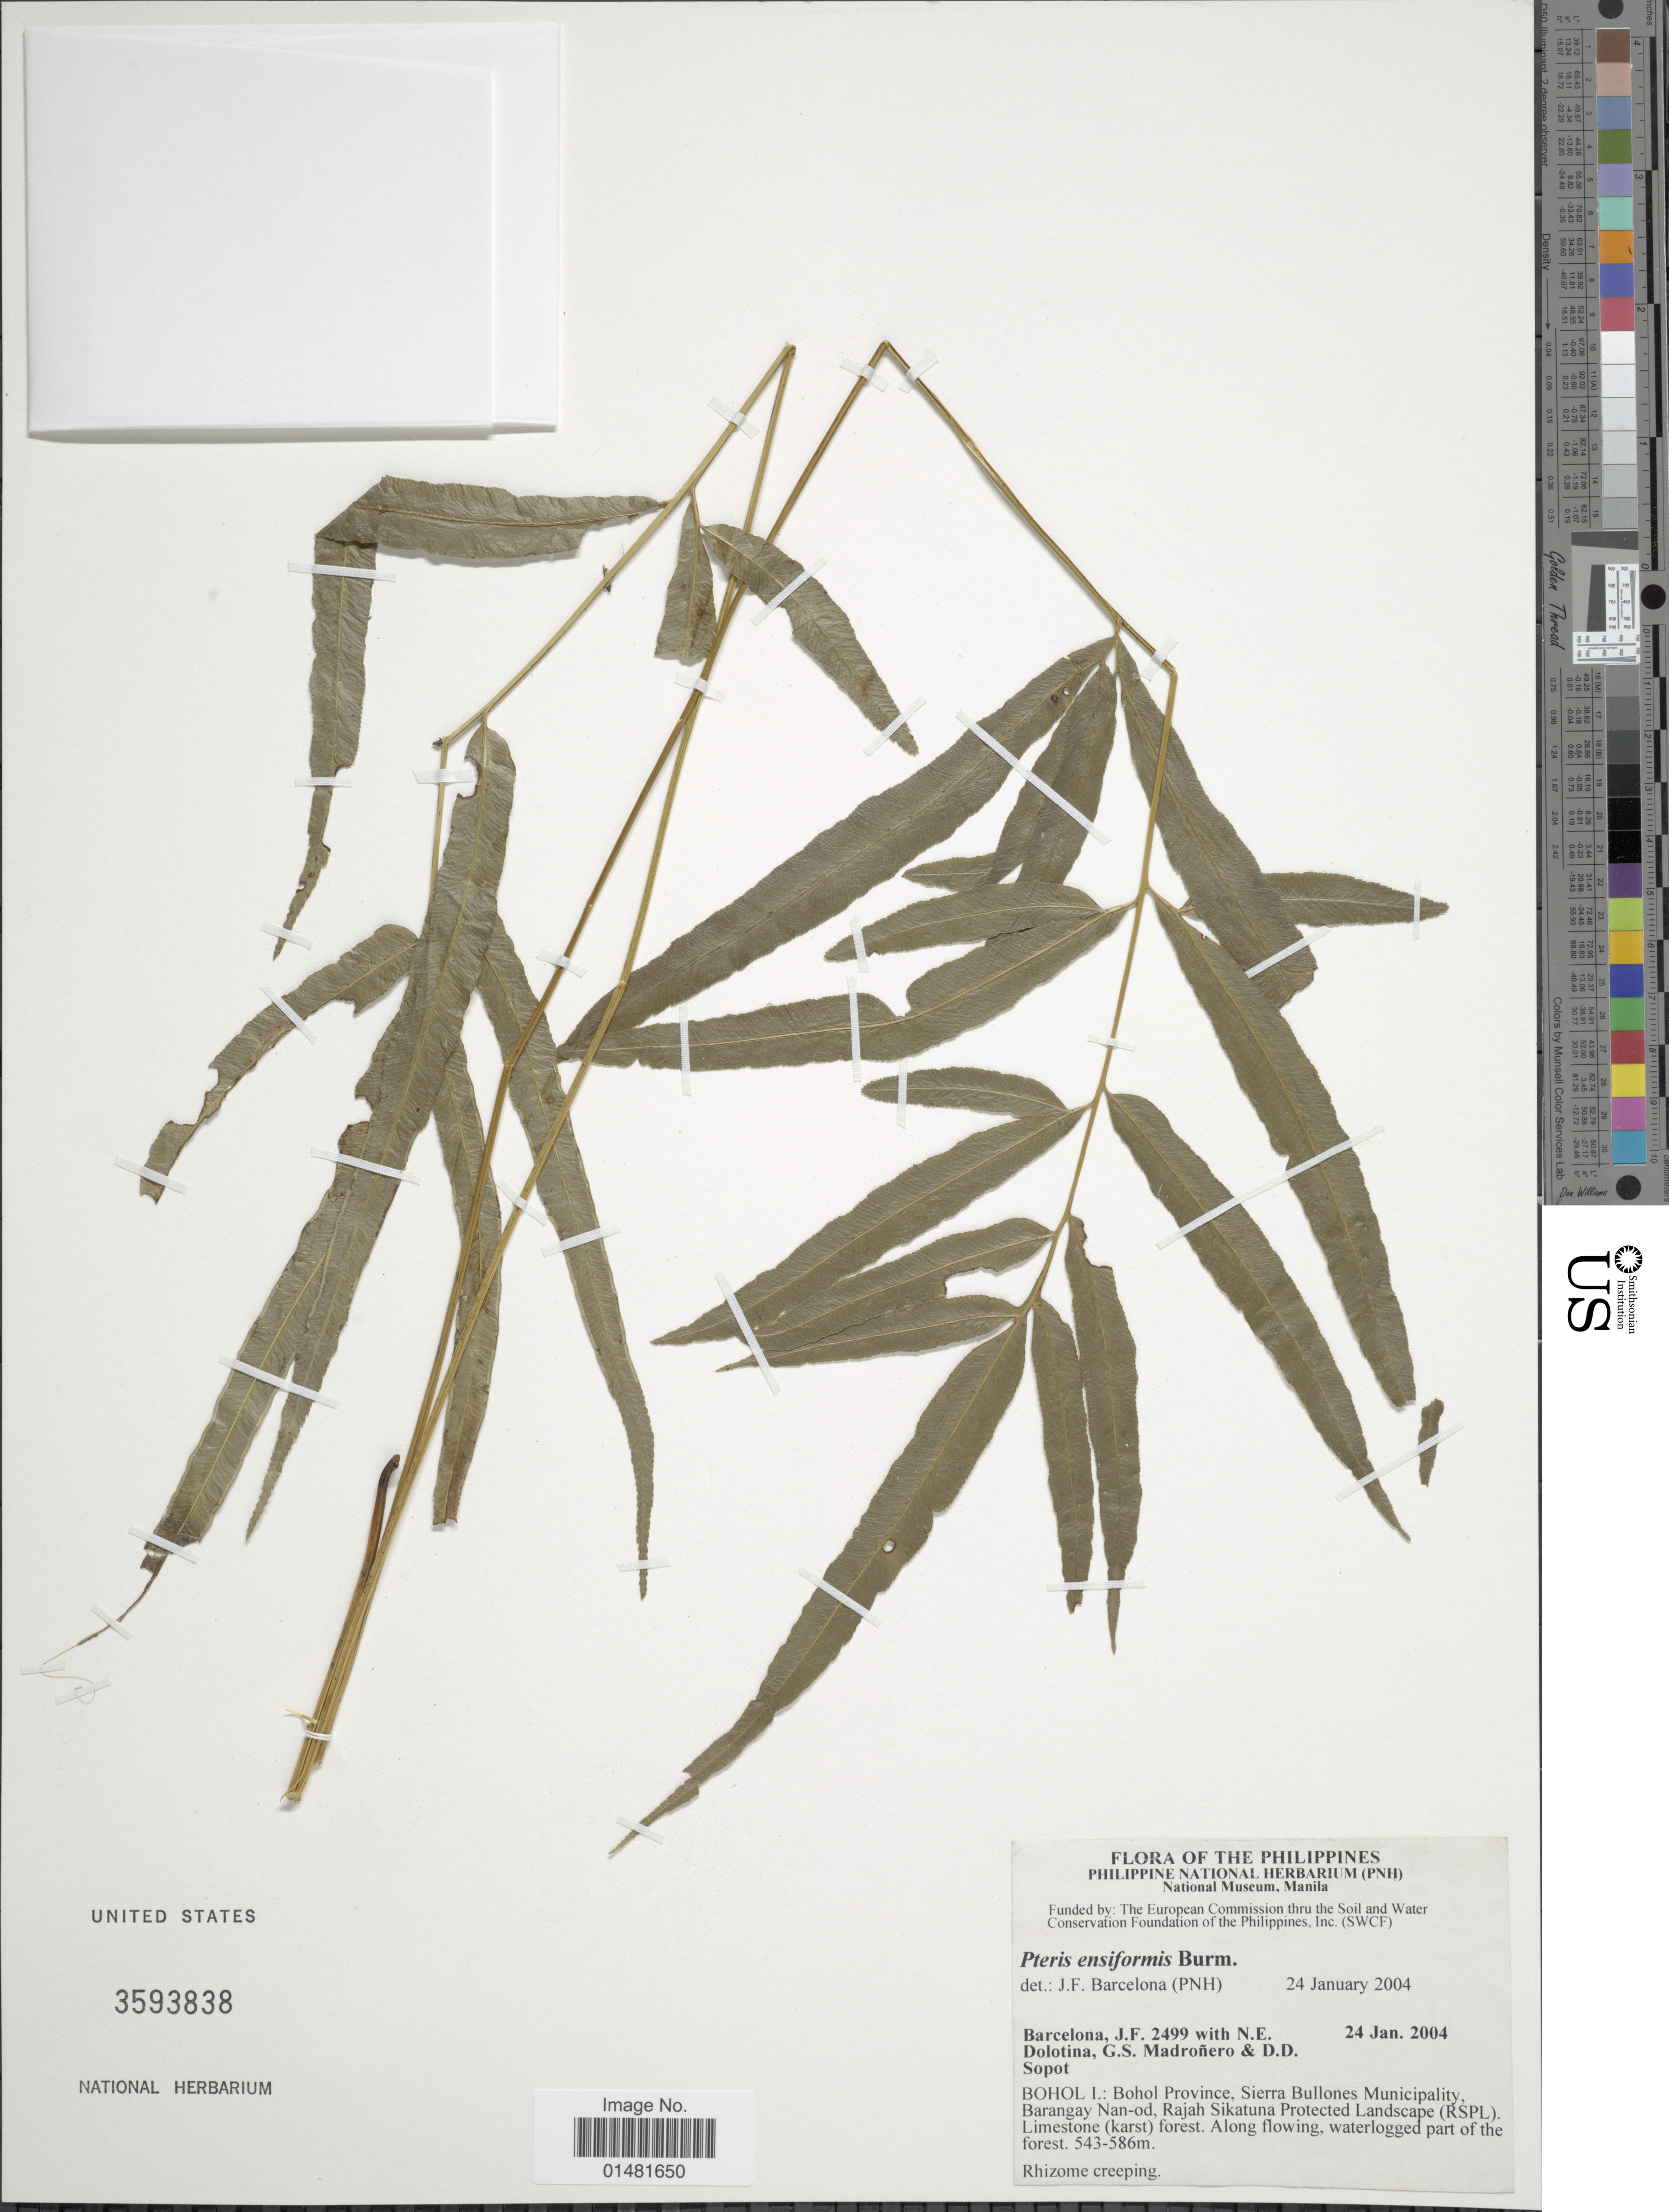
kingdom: Plantae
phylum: Tracheophyta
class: Polypodiopsida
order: Polypodiales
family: Pteridaceae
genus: Pteris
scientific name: Pteris ensiformis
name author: Burm. f.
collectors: J. F. Barcelona, N. Dolotina, G. Madroñero & D. Sopot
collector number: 2499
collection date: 2004-01-24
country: Philippines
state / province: Central Visayas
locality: Bohol I.: Bohol Province, Sierra Bullones Municipality, Barangay Nan-od, Rajah Sikatuna Protected Landscape (RSPL)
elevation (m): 543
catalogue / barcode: US 3593838